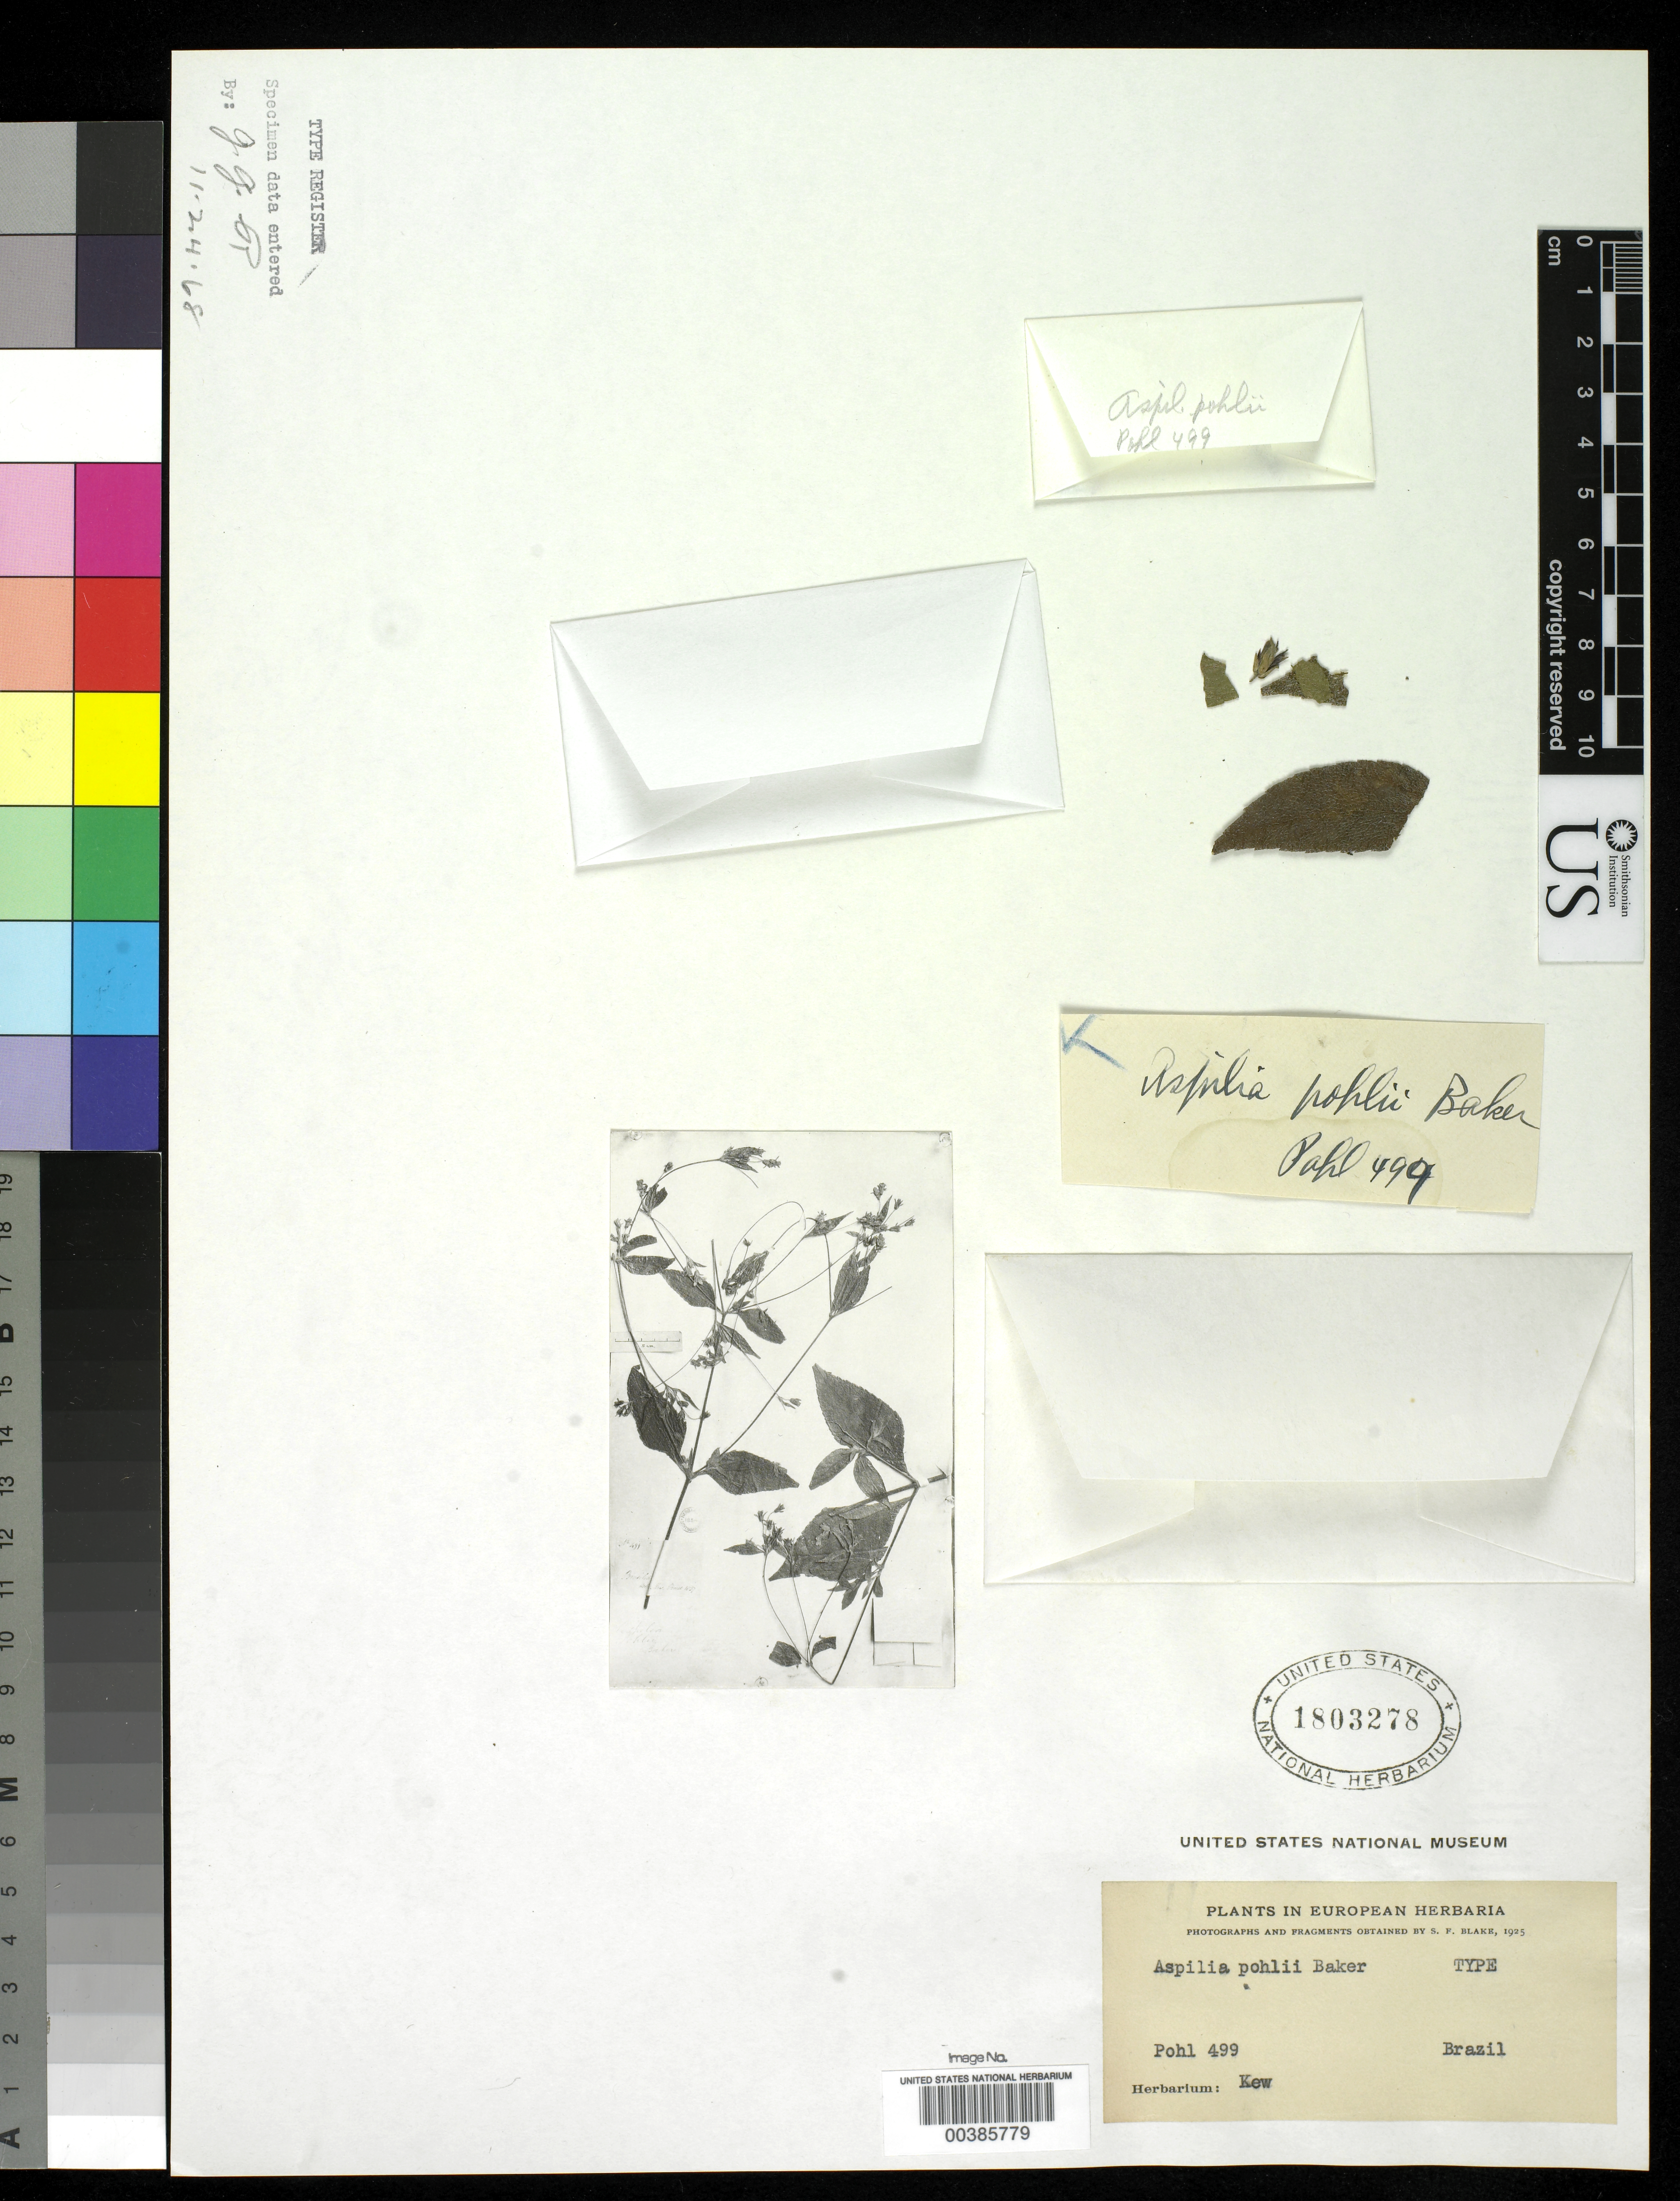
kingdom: Plantae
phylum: Tracheophyta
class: Magnoliopsida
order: Asterales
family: Asteraceae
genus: Aspilia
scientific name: Aspilia pohlii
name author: Baker in Mart.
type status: Type Fragment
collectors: J. B. E. Pohl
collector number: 499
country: Brazil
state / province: Minas Gerais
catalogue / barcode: US 1803278